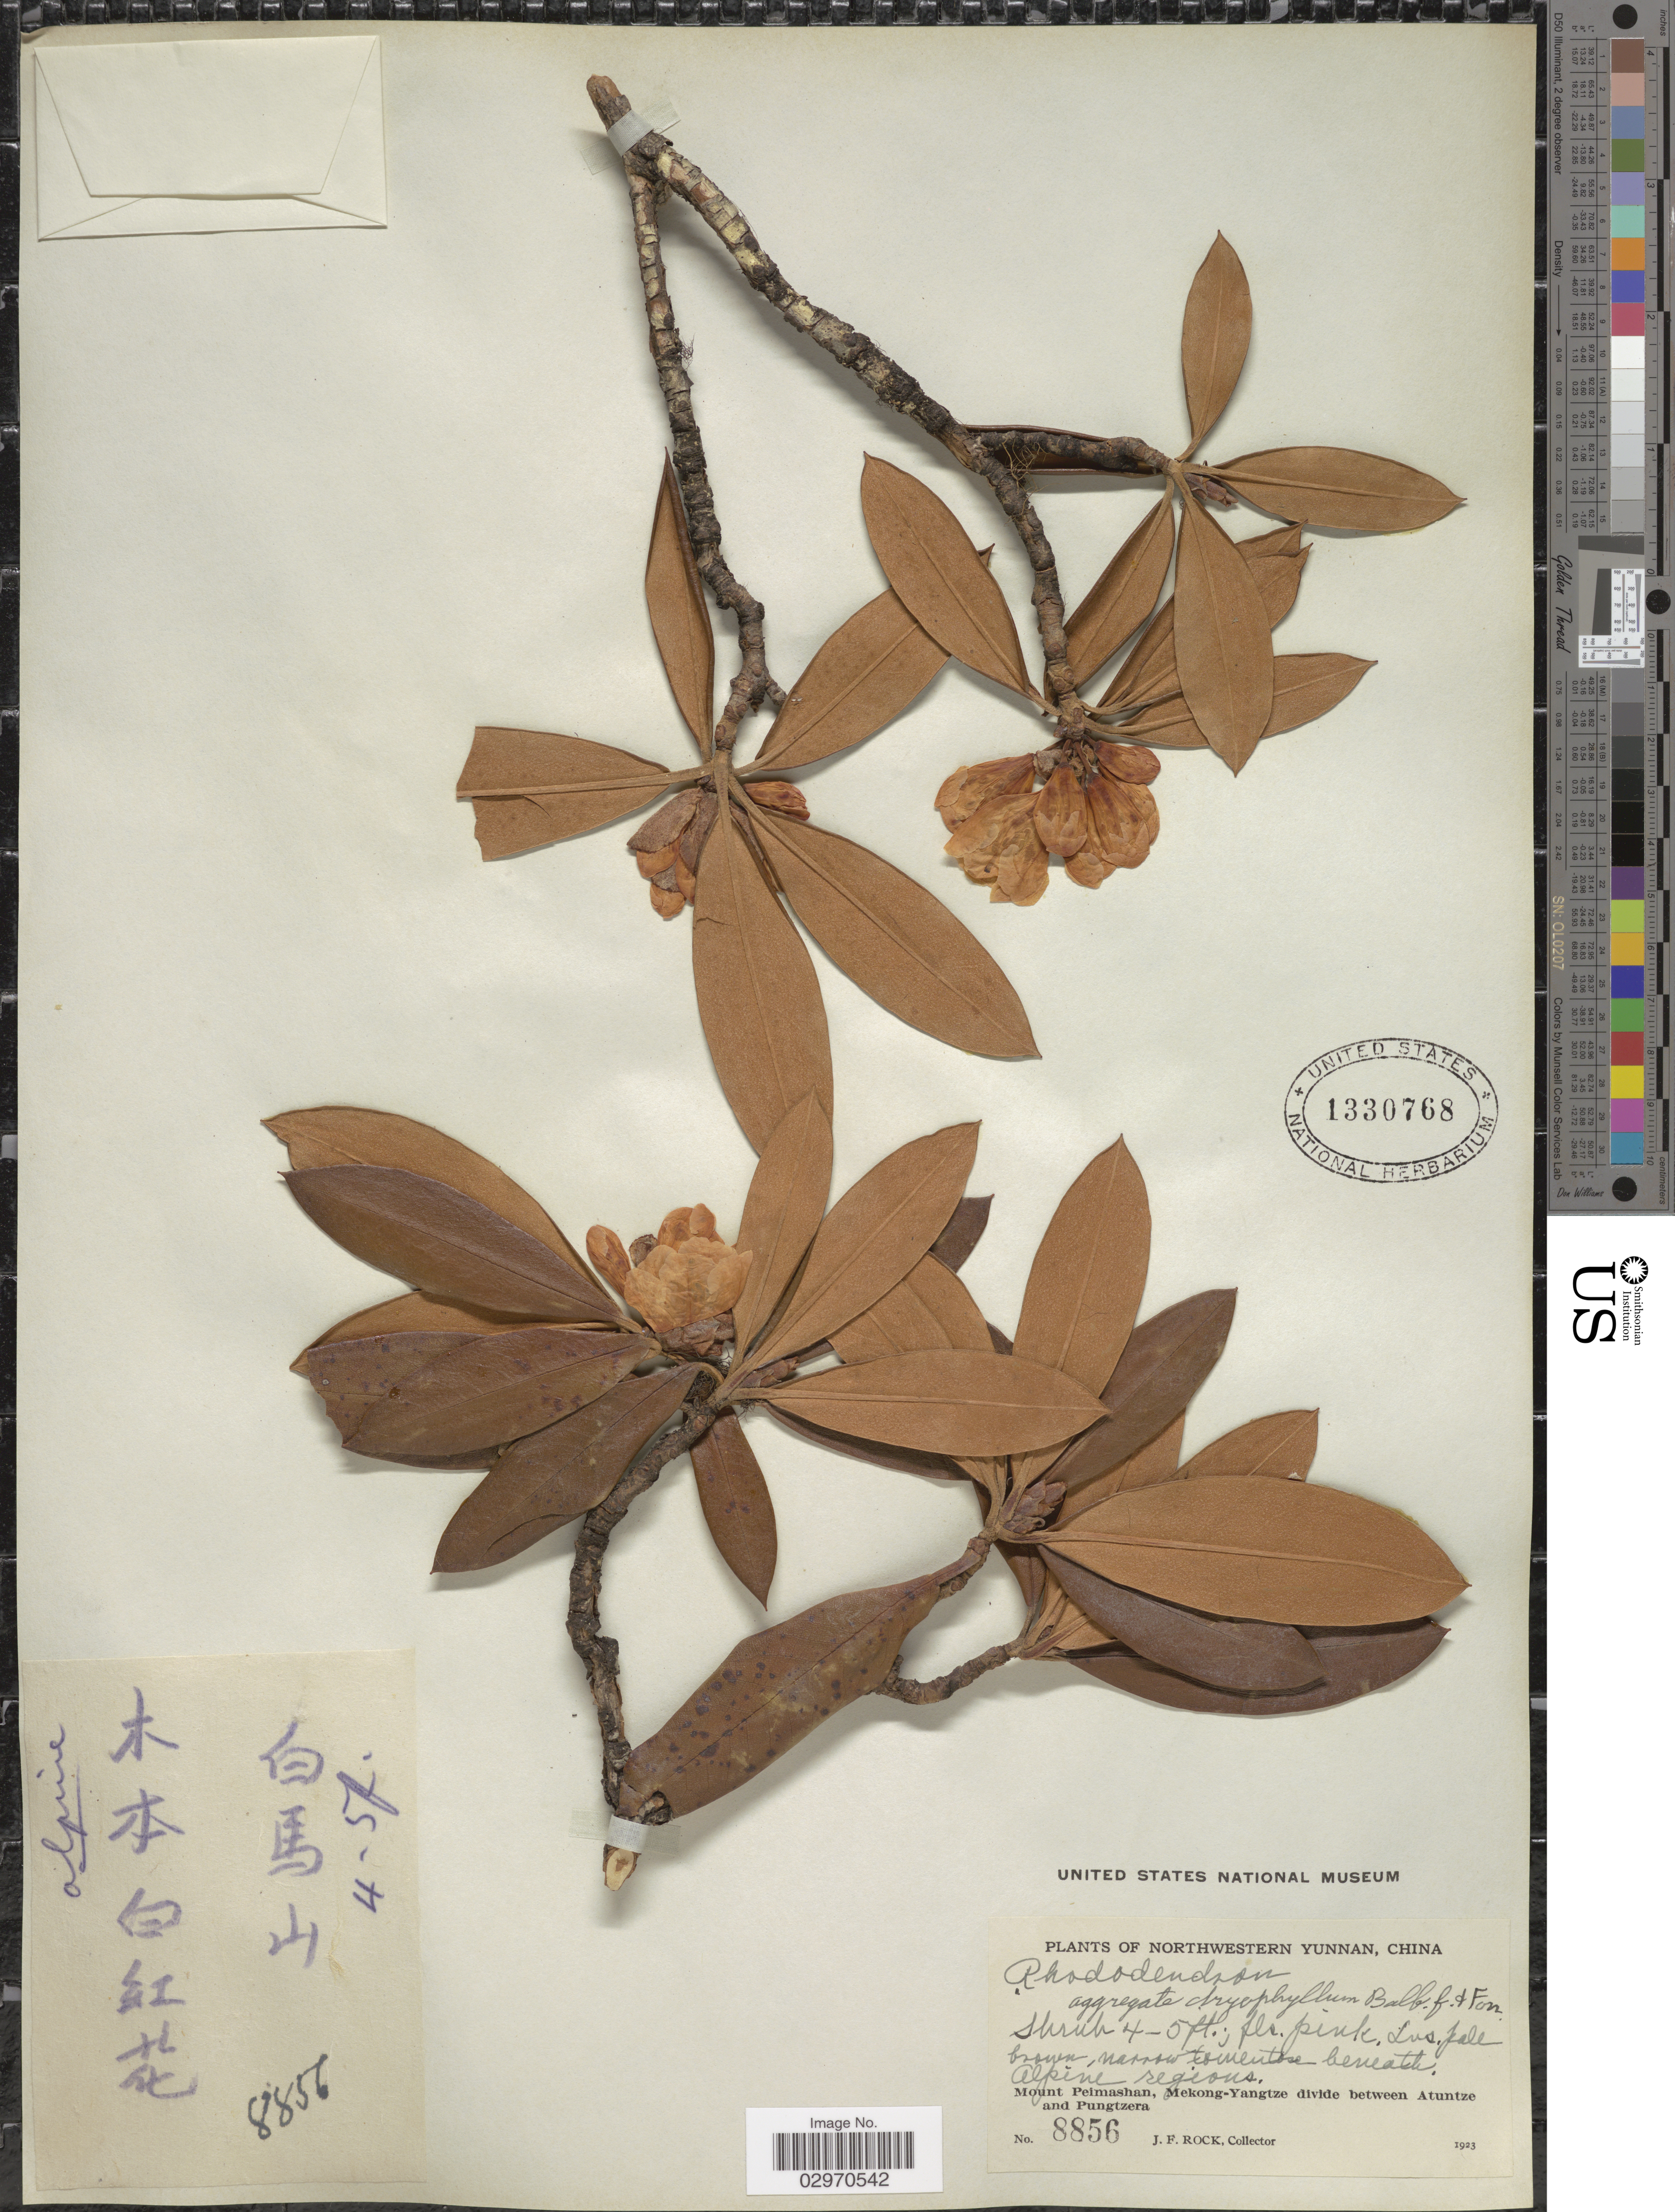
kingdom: Plantae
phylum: Tracheophyta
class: Magnoliopsida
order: Ericales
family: Ericaceae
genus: Rhododendron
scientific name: Rhododendron dryophyllum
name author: Balf. f. & Forrest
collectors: J. Rock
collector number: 8856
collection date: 1923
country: China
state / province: Yunnan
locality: Northwestern Yunnan. Alpine regions. Mount Peimashan, Mekong-Yangtze divide between Atuntze and Pungtzera.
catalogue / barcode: US 1330768